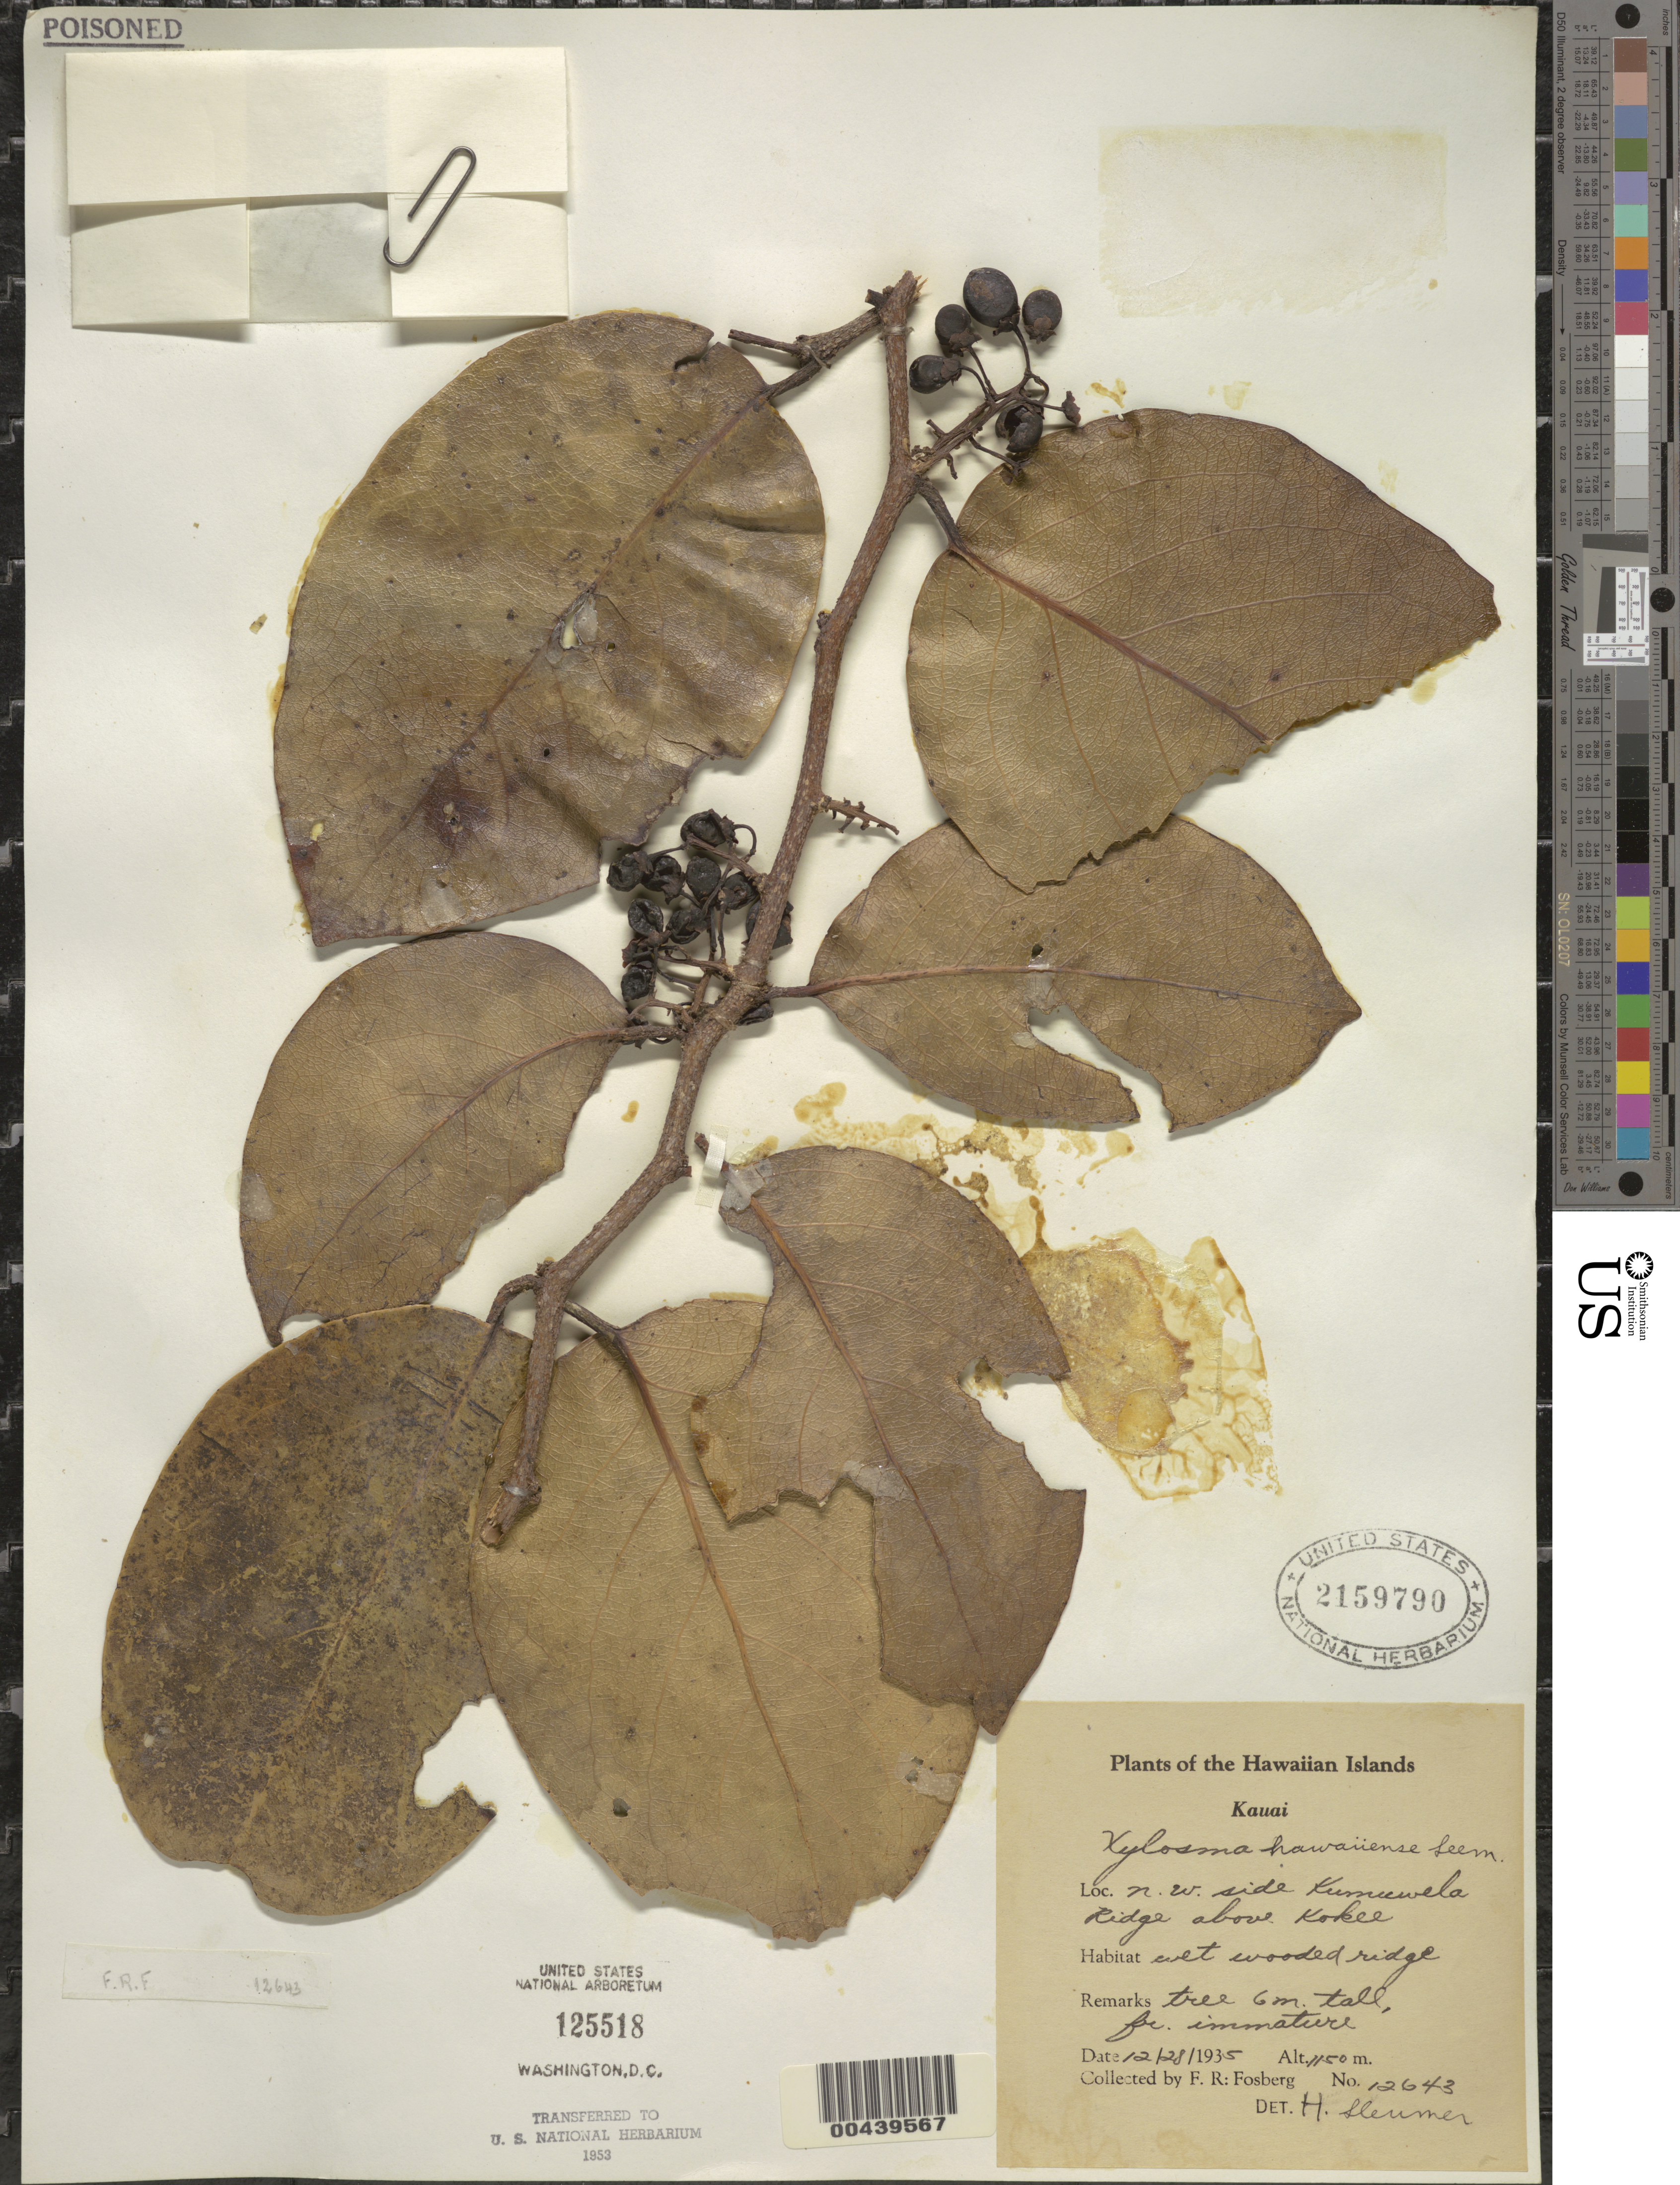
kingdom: Plantae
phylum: Tracheophyta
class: Magnoliopsida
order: Malpighiales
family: Salicaceae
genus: Xylosma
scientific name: Xylosma hawaiensis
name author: Seem.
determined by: Slenmer, H.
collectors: F. R. Fosberg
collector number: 12643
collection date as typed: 28 Dec 1935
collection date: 1935-12-28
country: United States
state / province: Hawaii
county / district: Kauai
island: Kaua'i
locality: NW side Kumuwela Ridge above Kokee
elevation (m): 1150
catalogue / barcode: US 2159790